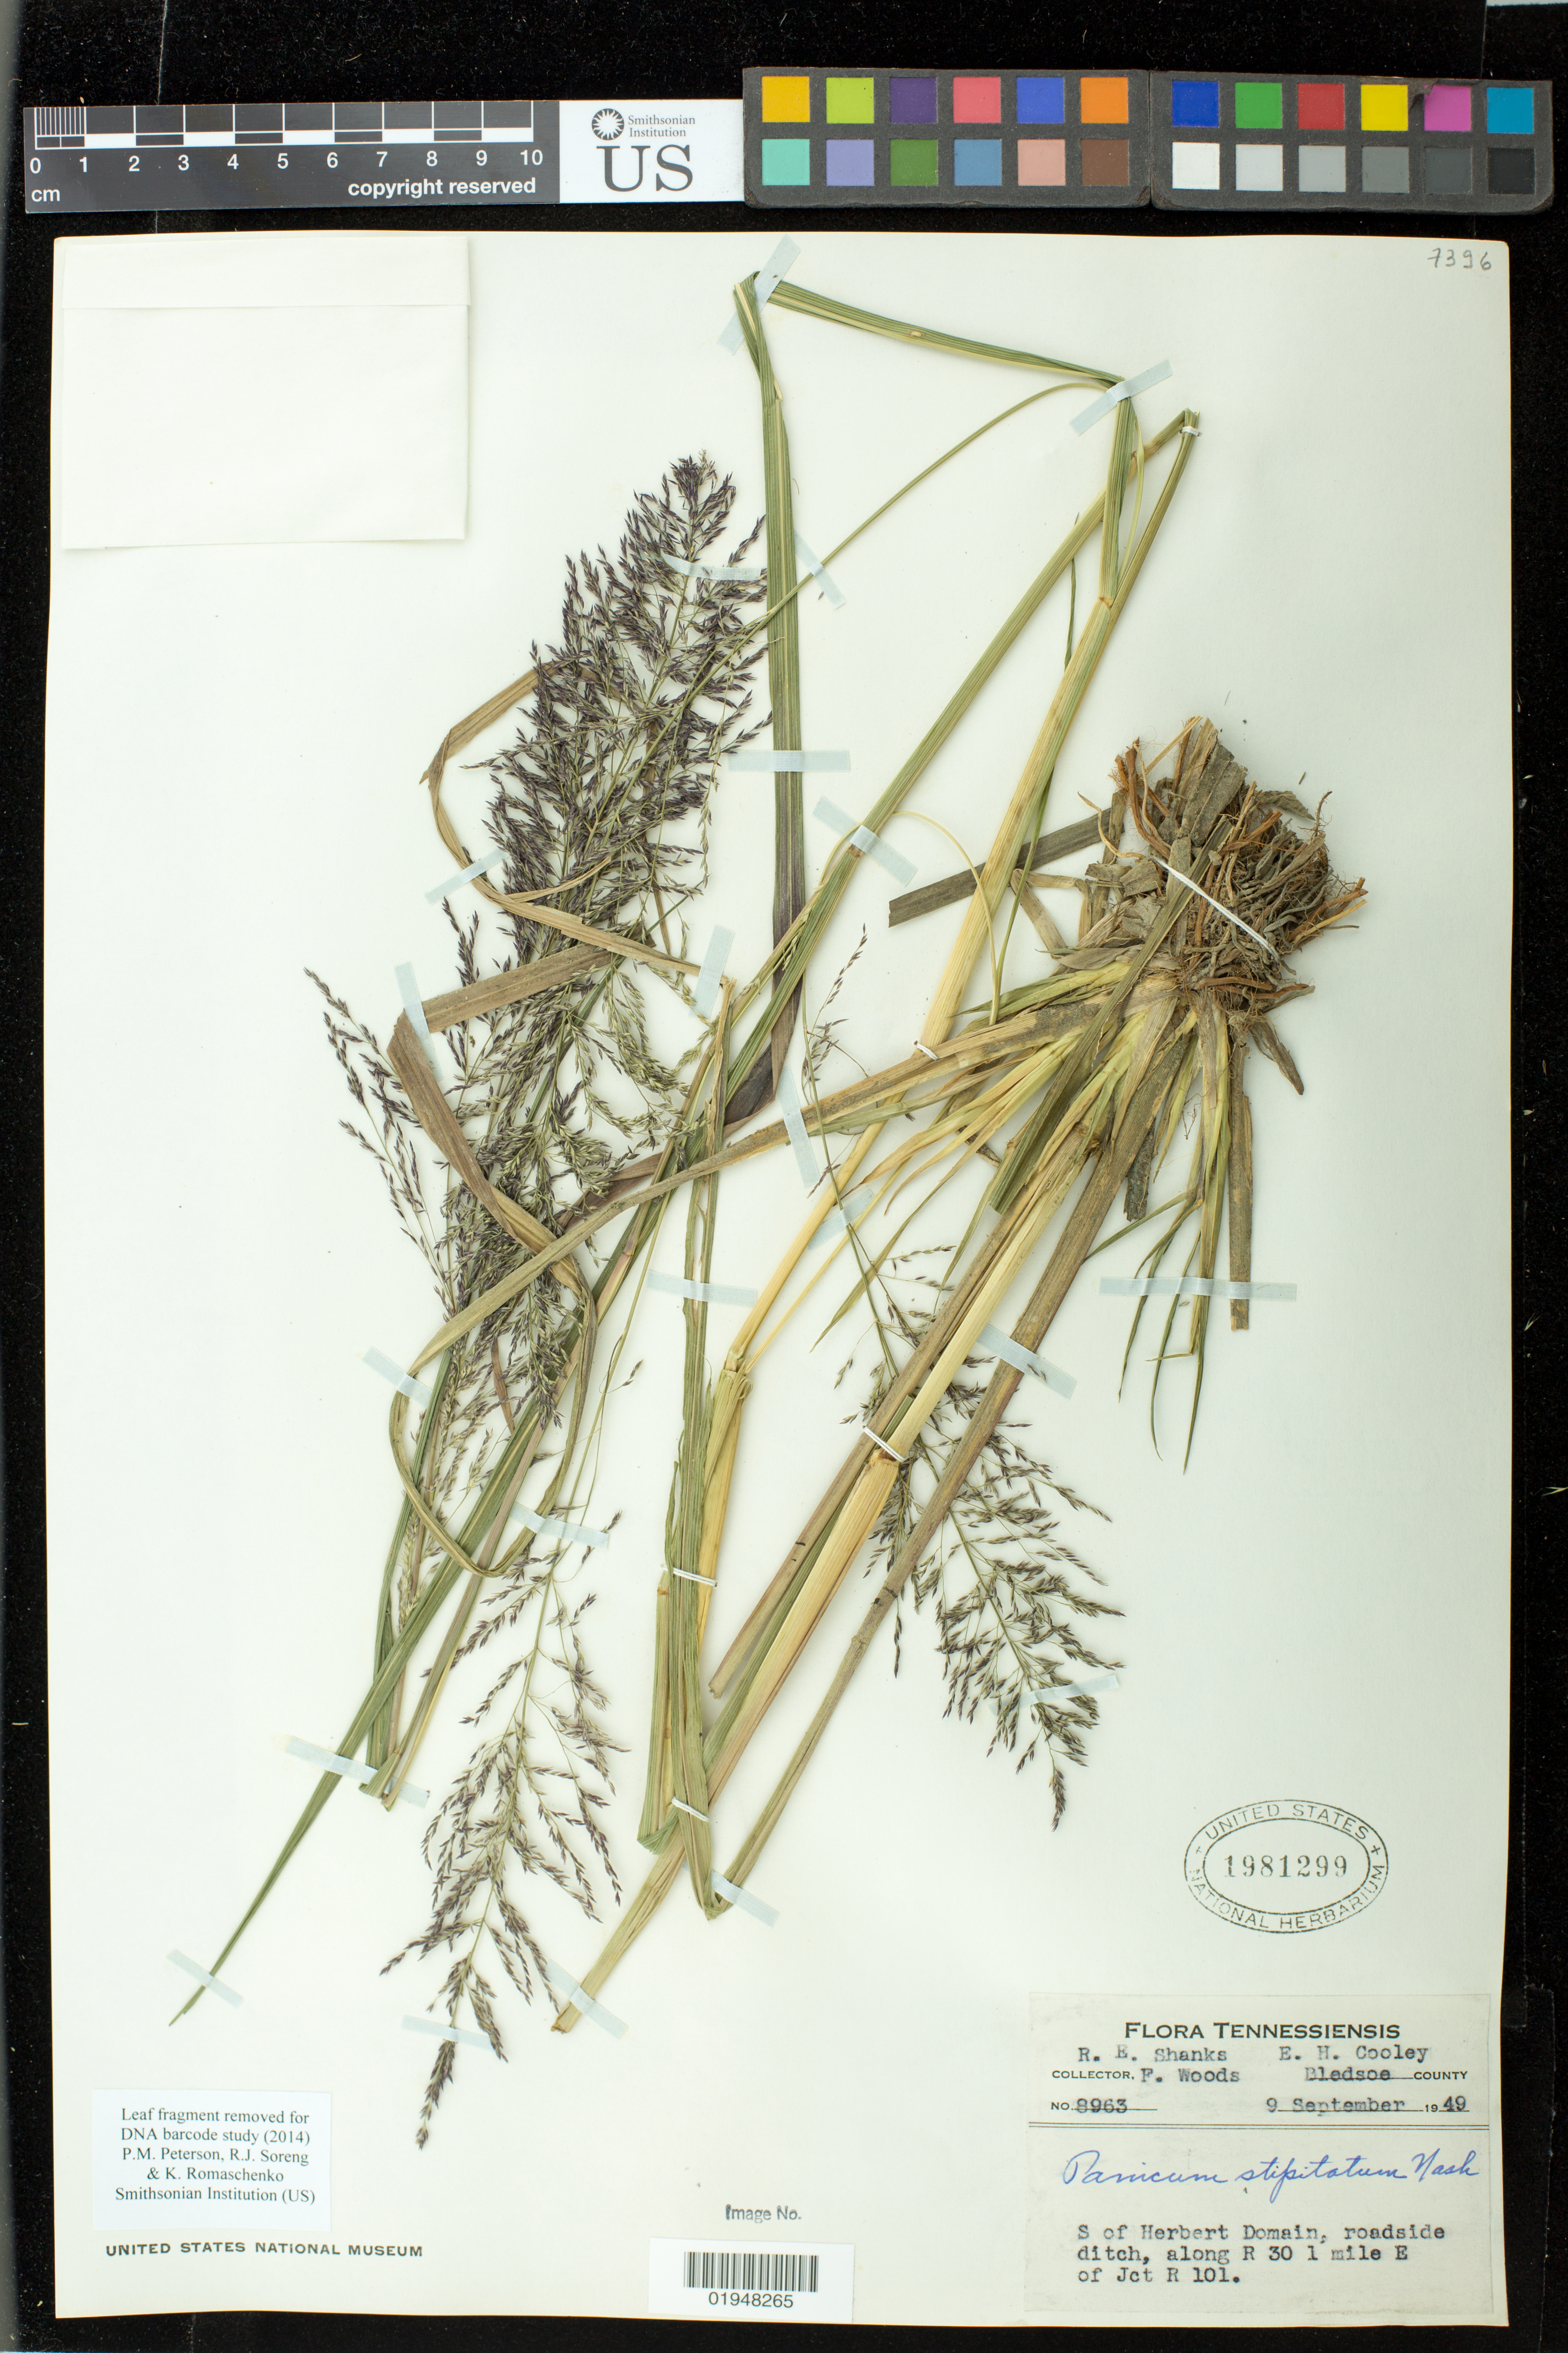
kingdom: Plantae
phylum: Tracheophyta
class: Liliopsida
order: Poales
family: Poaceae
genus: Panicum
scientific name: Panicum stipitatum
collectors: R. Shanks, E. H. Cooley & F. Woods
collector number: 8963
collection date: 1949-09-09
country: United States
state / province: Tennessee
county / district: Bledsoe County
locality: S of Herbert Domain, along R 30 1 mile E of Jct R 101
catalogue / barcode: US 1981299